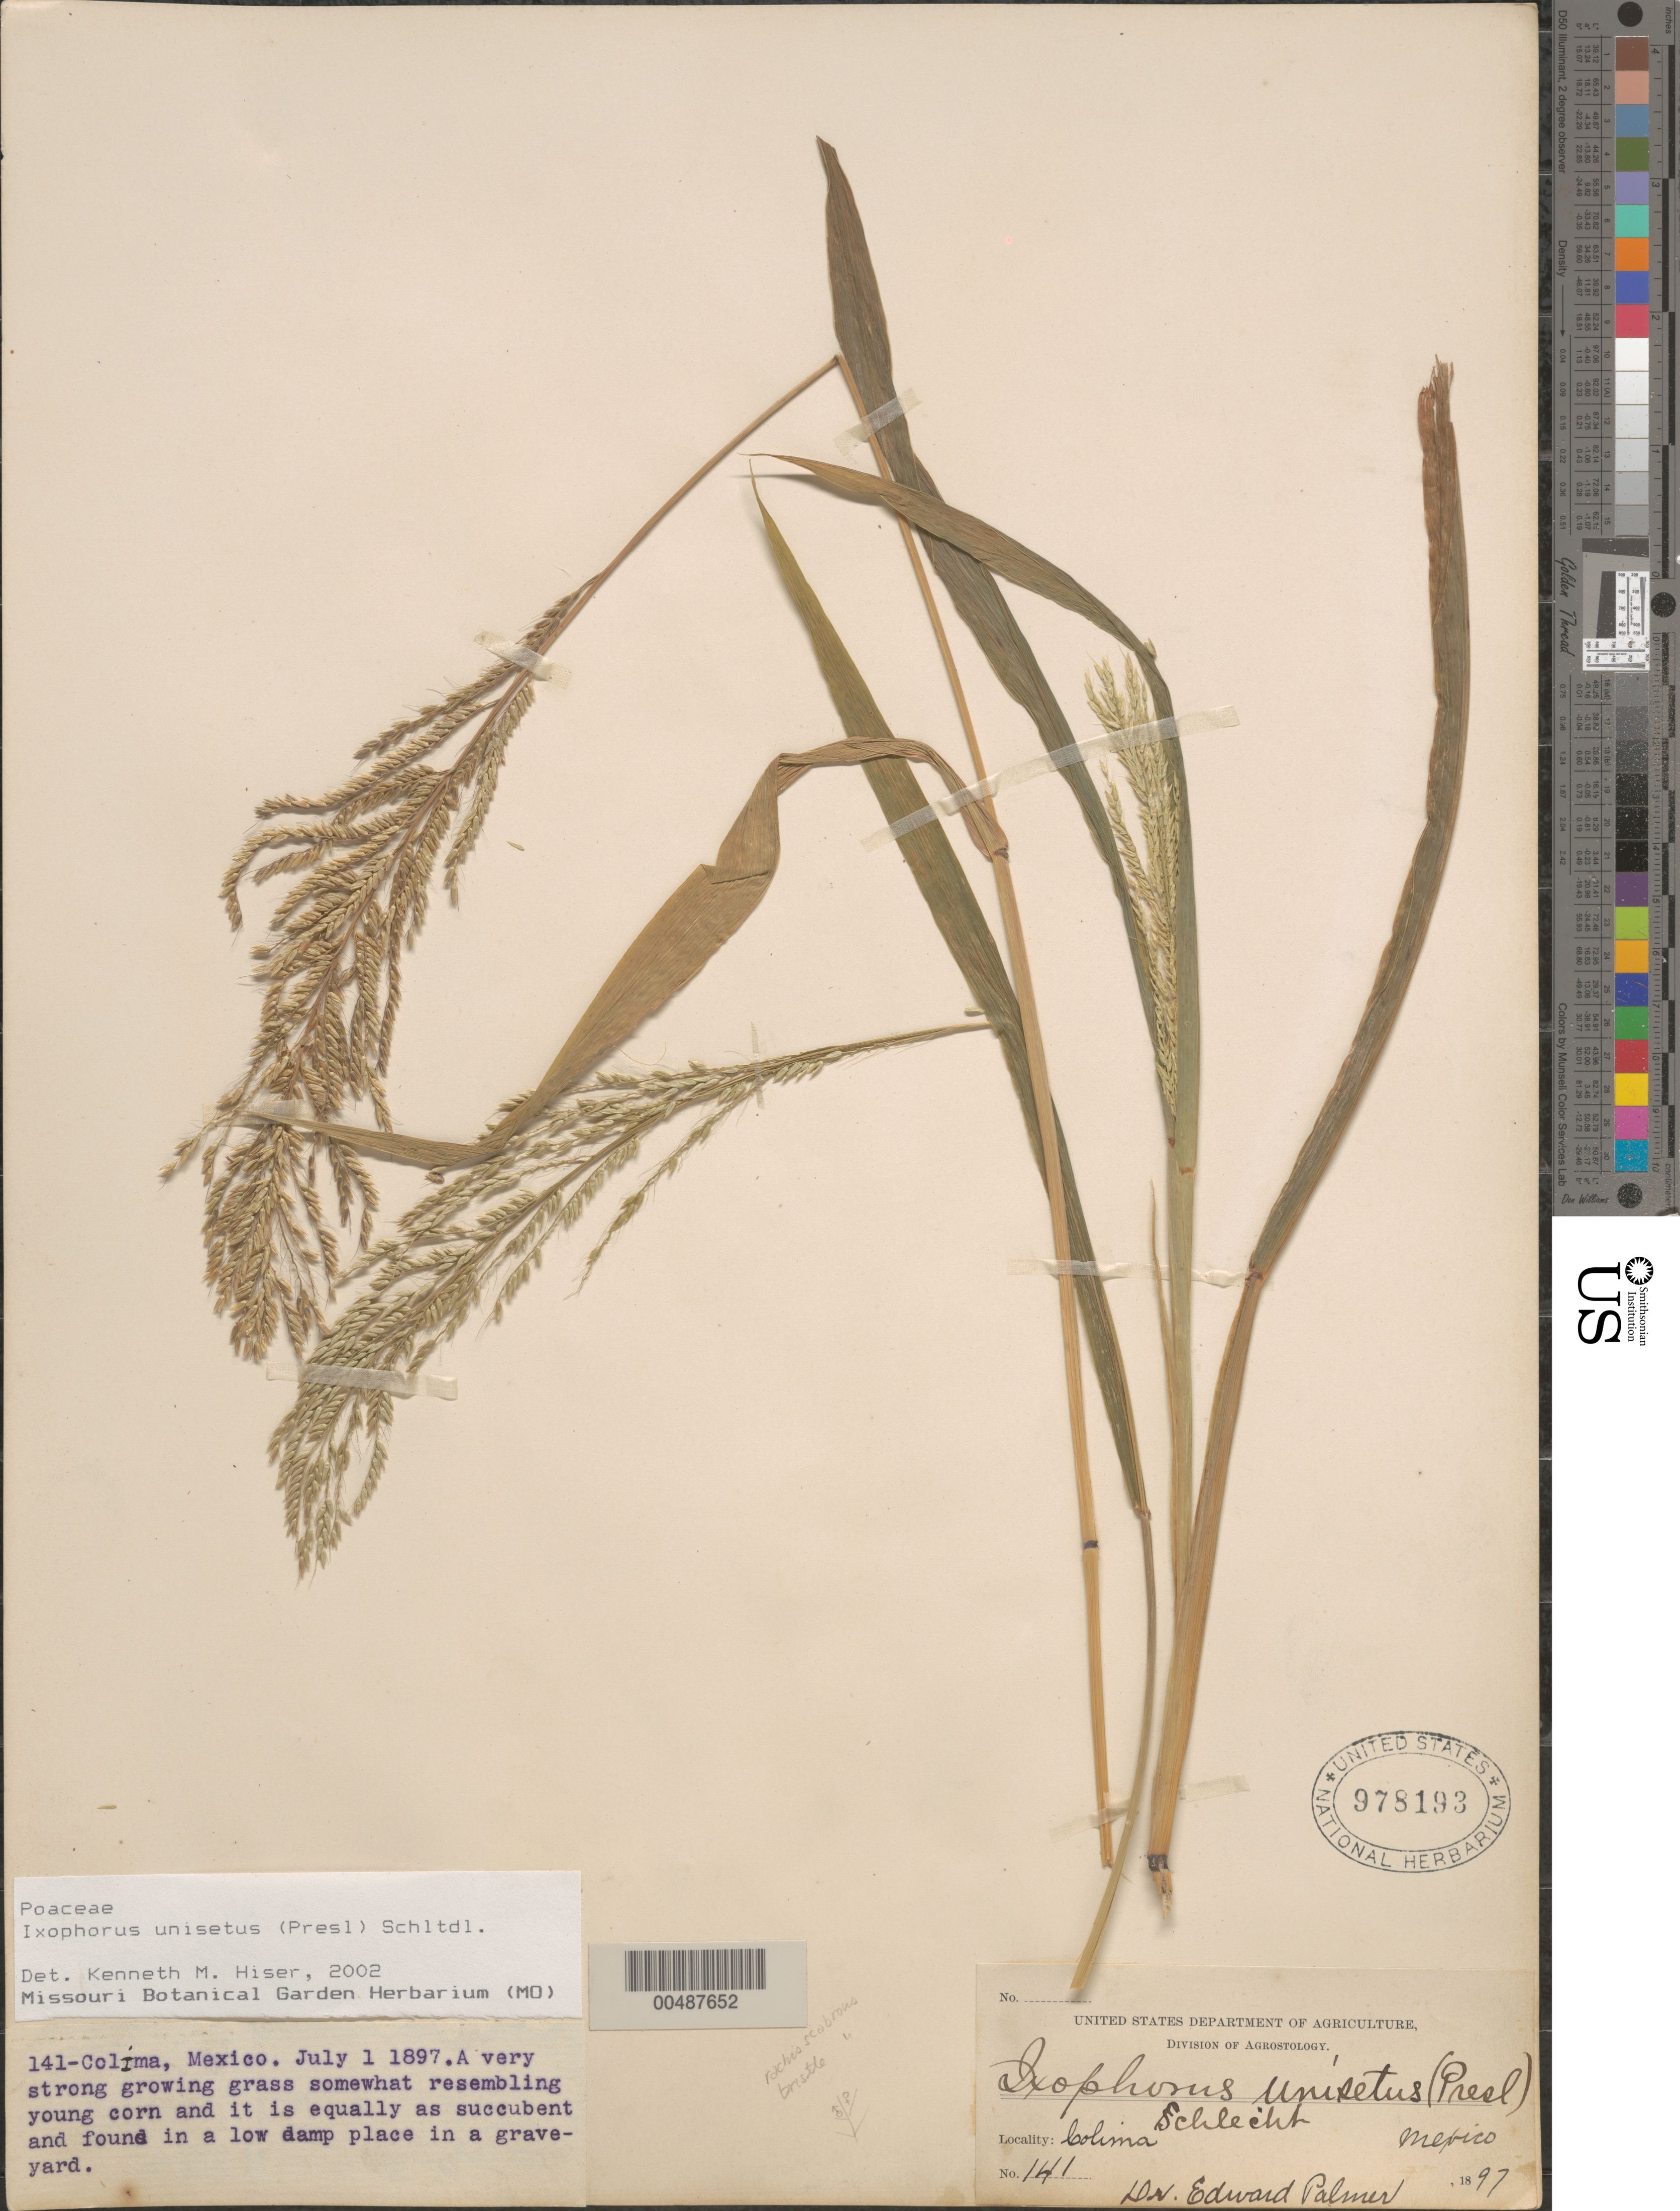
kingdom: Plantae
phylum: Tracheophyta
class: Liliopsida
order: Poales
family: Poaceae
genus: Ixophorus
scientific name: Ixophorus unisetus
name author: (J. Presl) Schltdl.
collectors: E. Palmer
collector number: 141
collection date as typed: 1 Jul 1897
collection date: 1897-07-01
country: Mexico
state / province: Colima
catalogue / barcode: US 978193